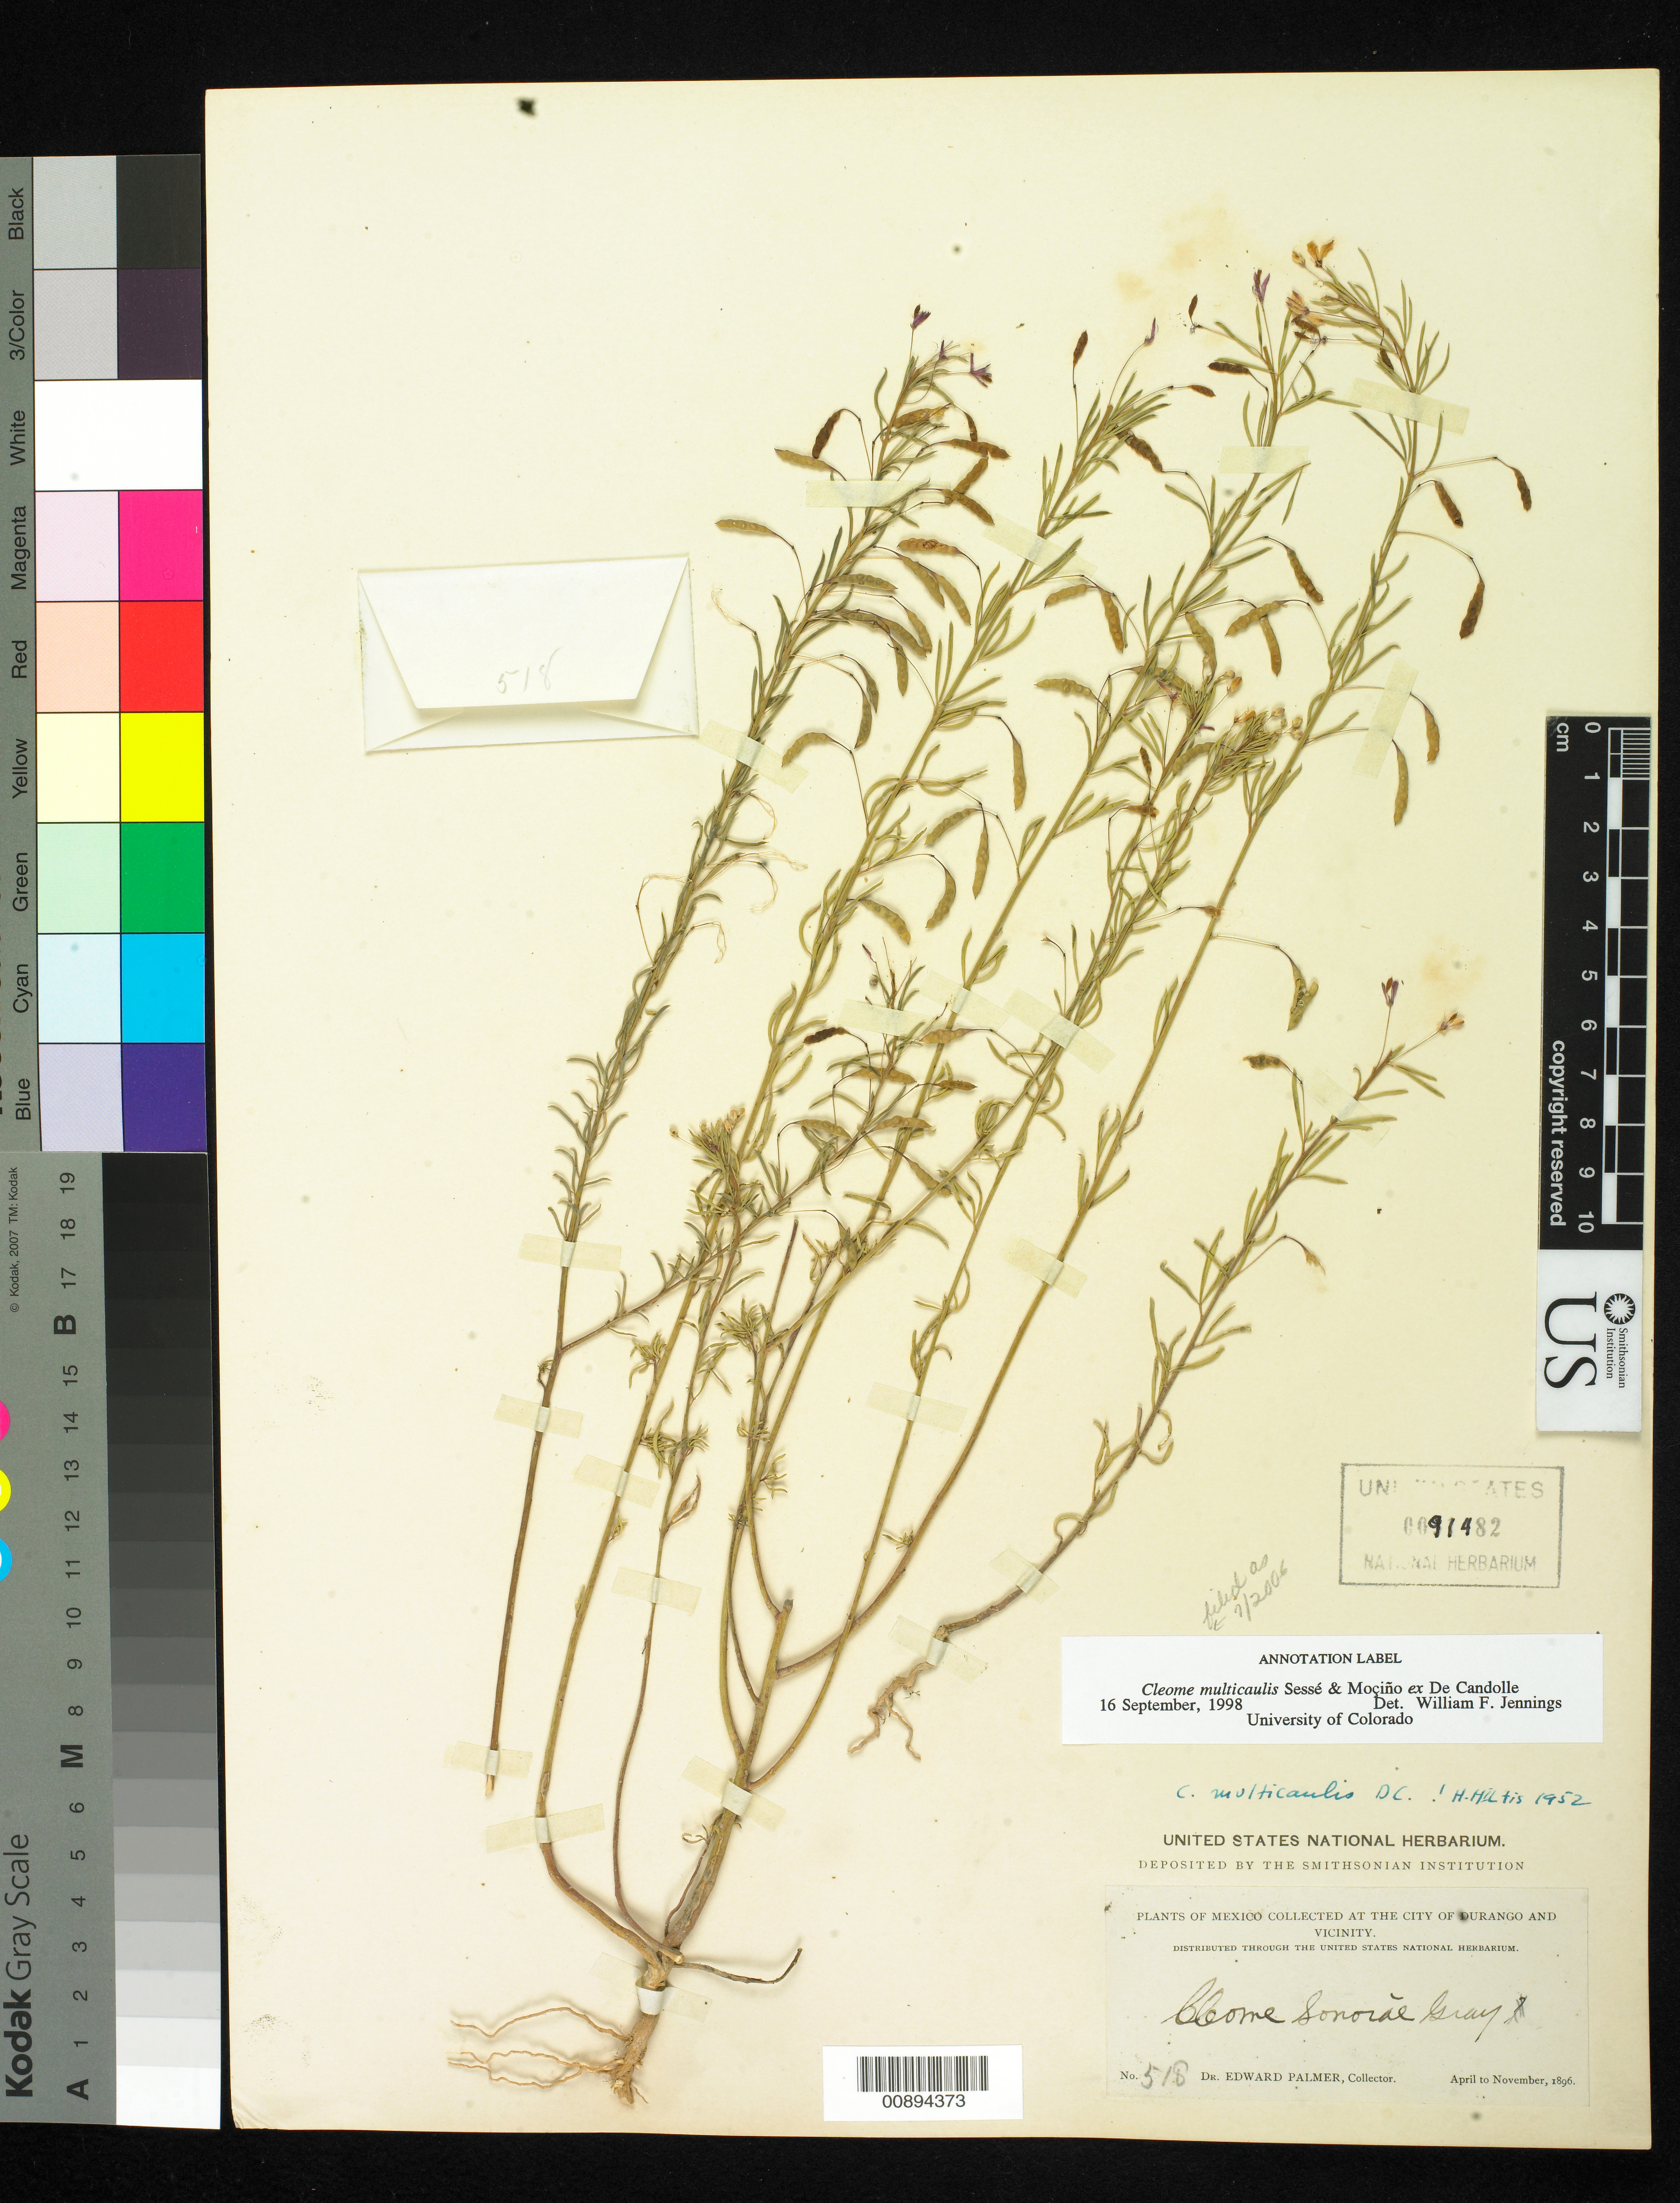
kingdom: Plantae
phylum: Tracheophyta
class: Magnoliopsida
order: Brassicales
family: Cleomaceae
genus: Cleomella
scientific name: Cleomella multicaulis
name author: (DC.) Roalson & J.C. Hall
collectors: E. Palmer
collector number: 518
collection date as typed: Apr 1896 to -- Nov 1896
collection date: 1896-04/1896-11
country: Mexico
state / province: Durango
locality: City of Durango and vicinity.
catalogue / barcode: US 91482